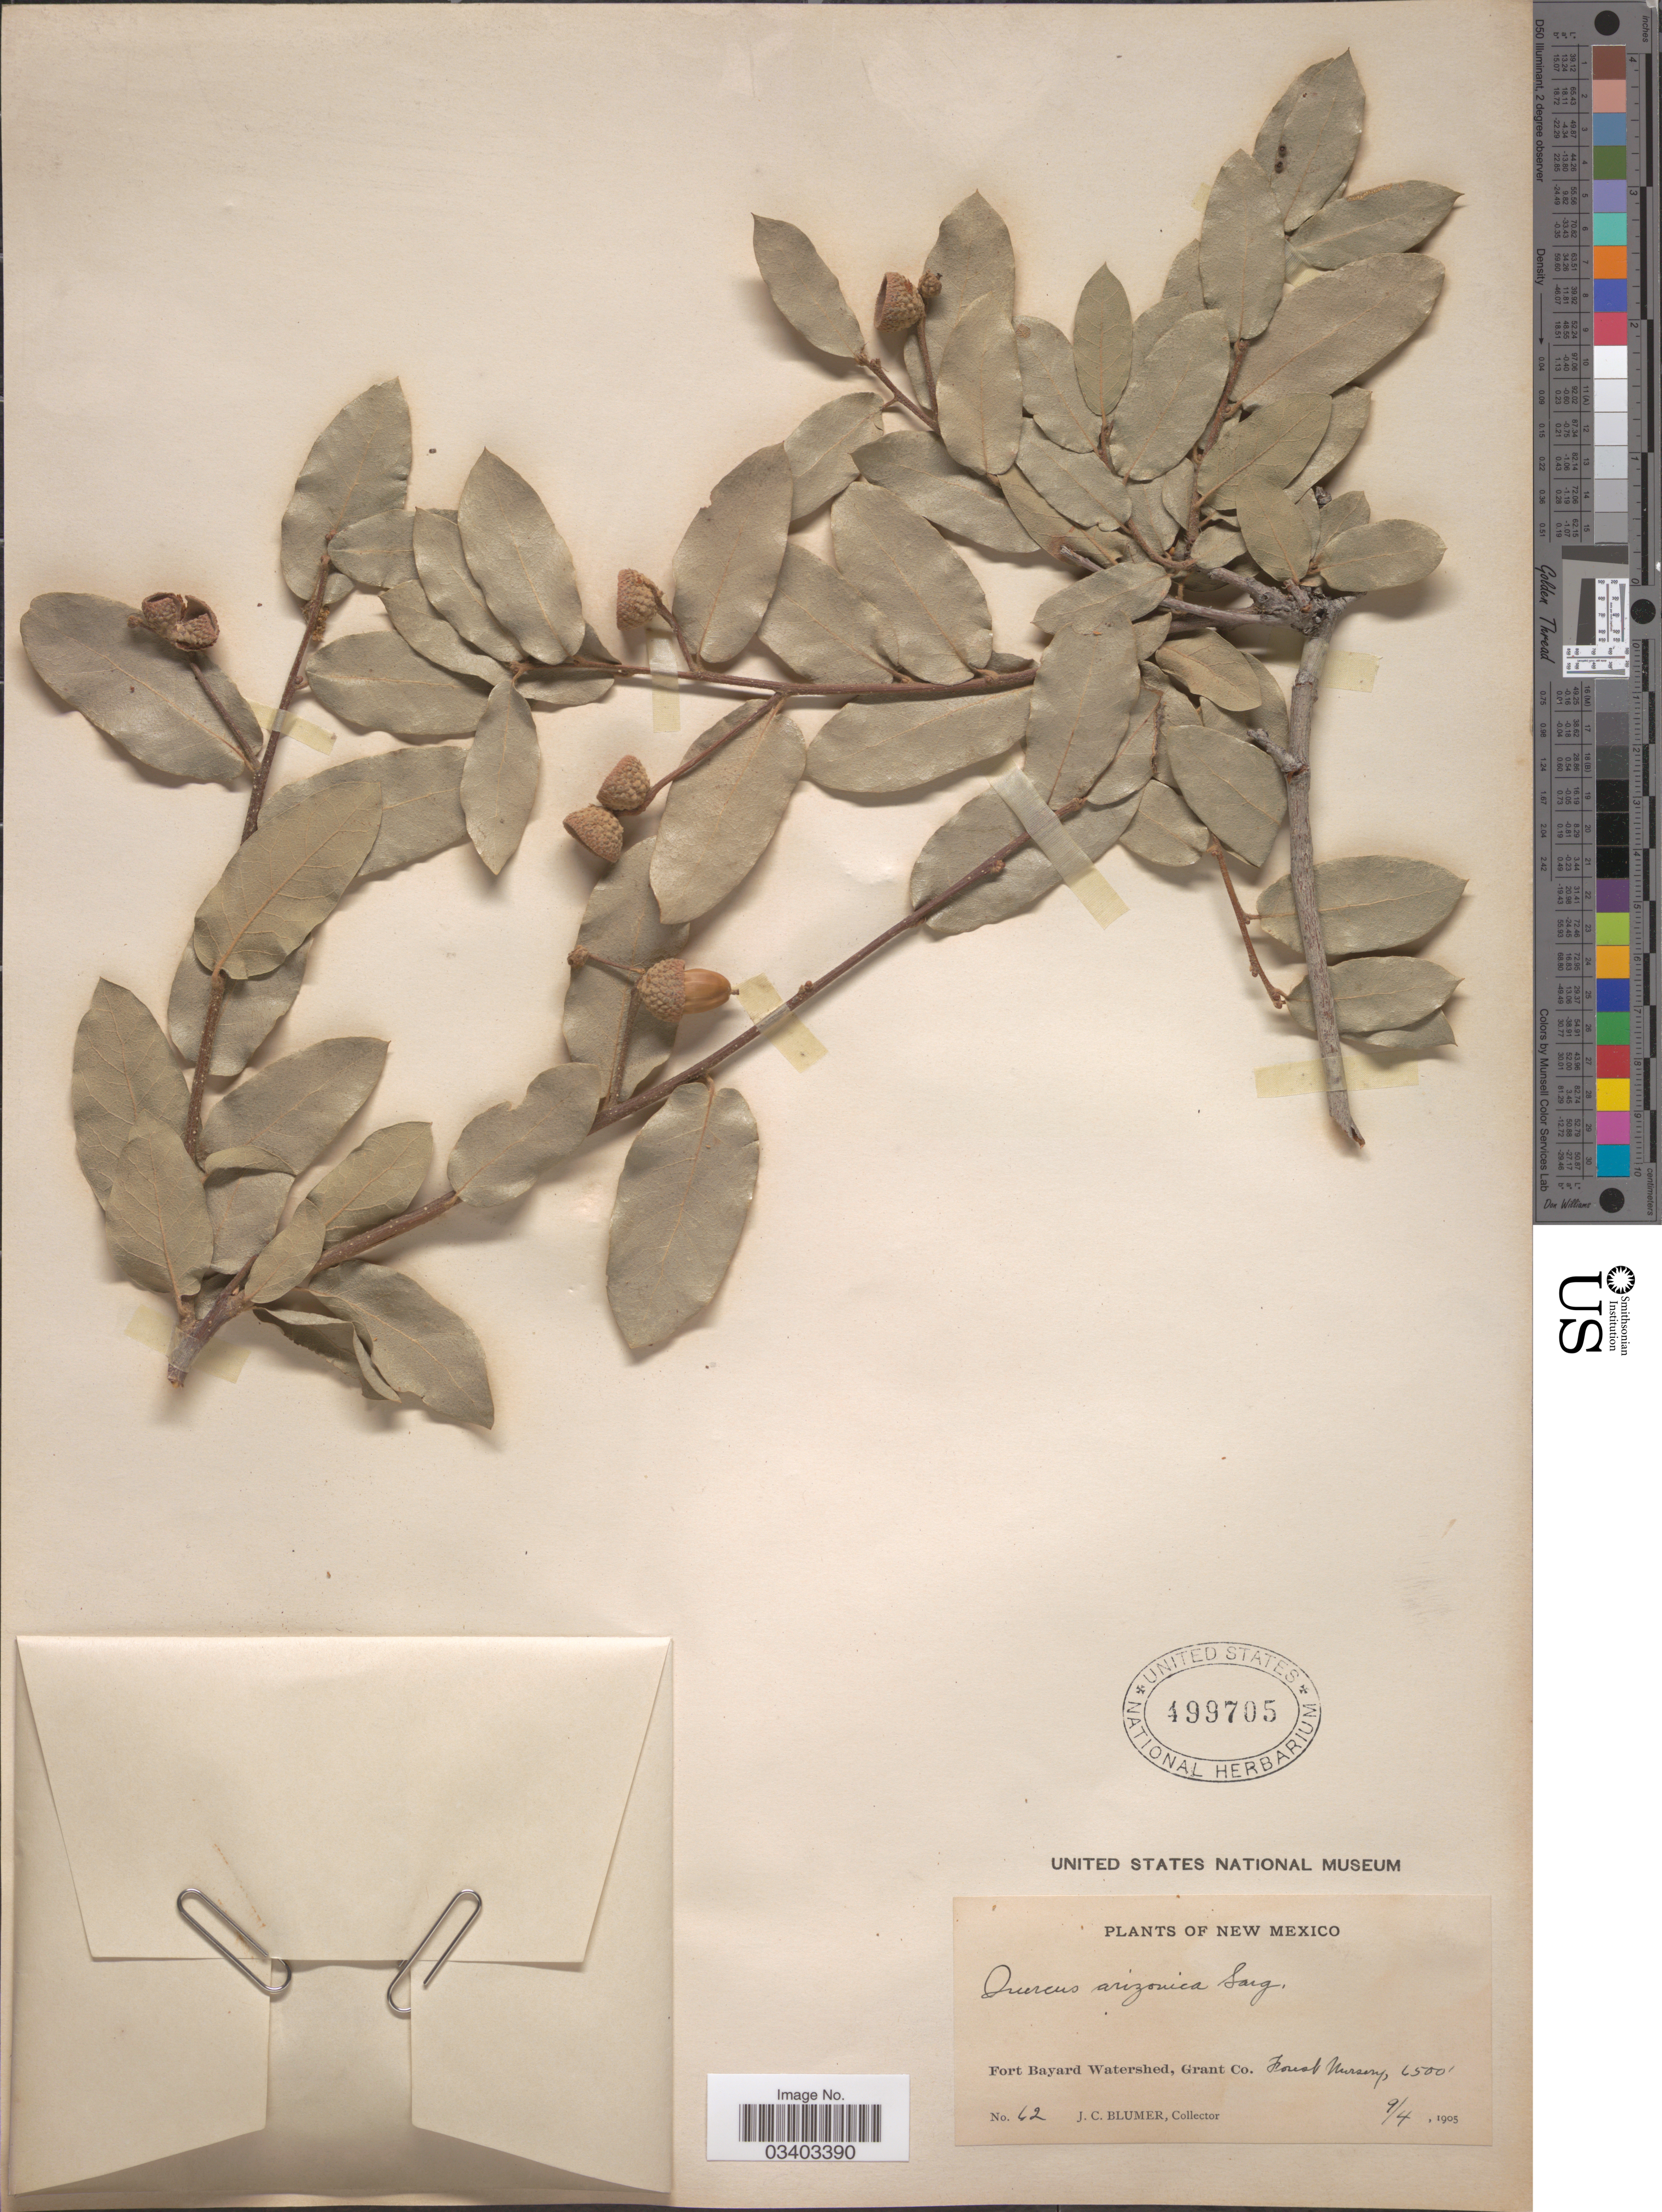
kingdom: Plantae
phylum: Tracheophyta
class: Magnoliopsida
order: Fagales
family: Fagaceae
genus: Quercus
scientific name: Quercus arizonica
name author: Sarg.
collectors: J. C. Blumer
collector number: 62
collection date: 1905-09-04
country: United States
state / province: New Mexico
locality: Fort Bayard Watershed, Grant Co. Forest Nursery.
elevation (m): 1981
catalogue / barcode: US 499705